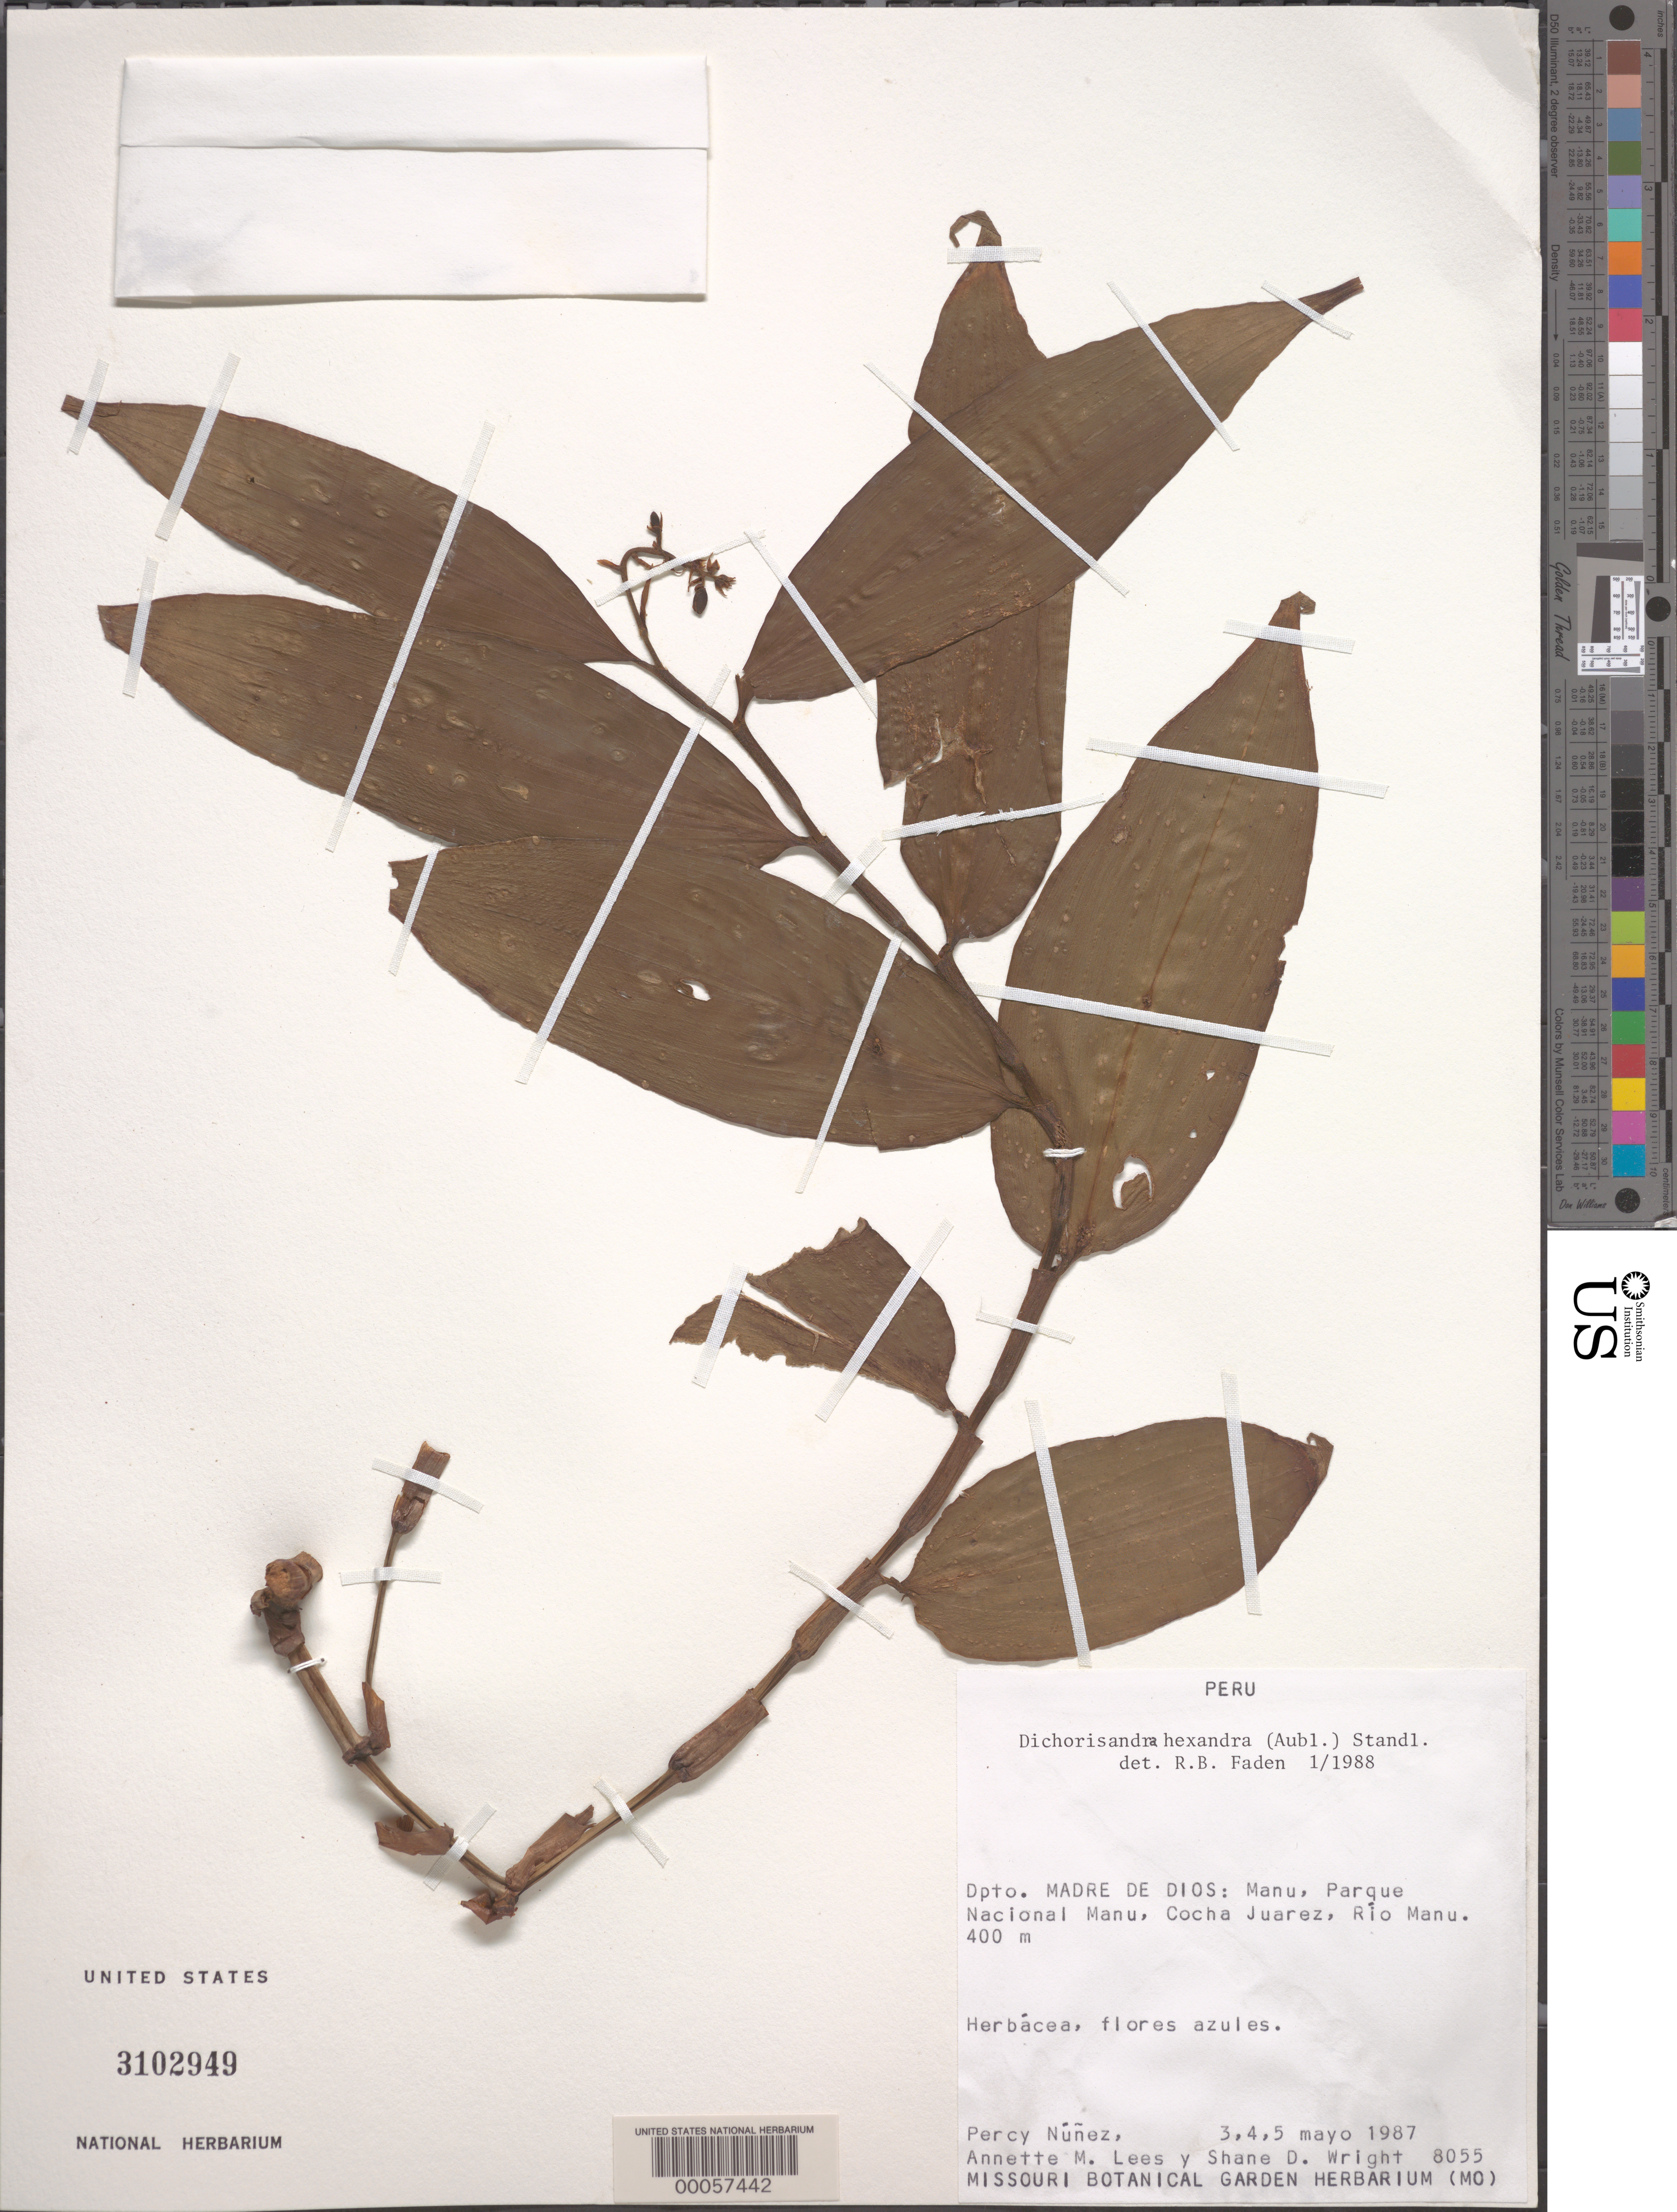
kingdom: Plantae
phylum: Tracheophyta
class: Liliopsida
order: Commelinales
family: Commelinaceae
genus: Dichorisandra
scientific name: Dichorisandra hexandra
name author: (Aubl.) Standl.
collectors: P. Nuñez V.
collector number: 8055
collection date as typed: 03 May 1987 to 05 May 1987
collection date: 1987-05-03/1987-05-05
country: Peru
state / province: Madre de Dios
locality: Manu, parque nacional manu, cocha juarez, rio manu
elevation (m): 400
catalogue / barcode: US 3102949